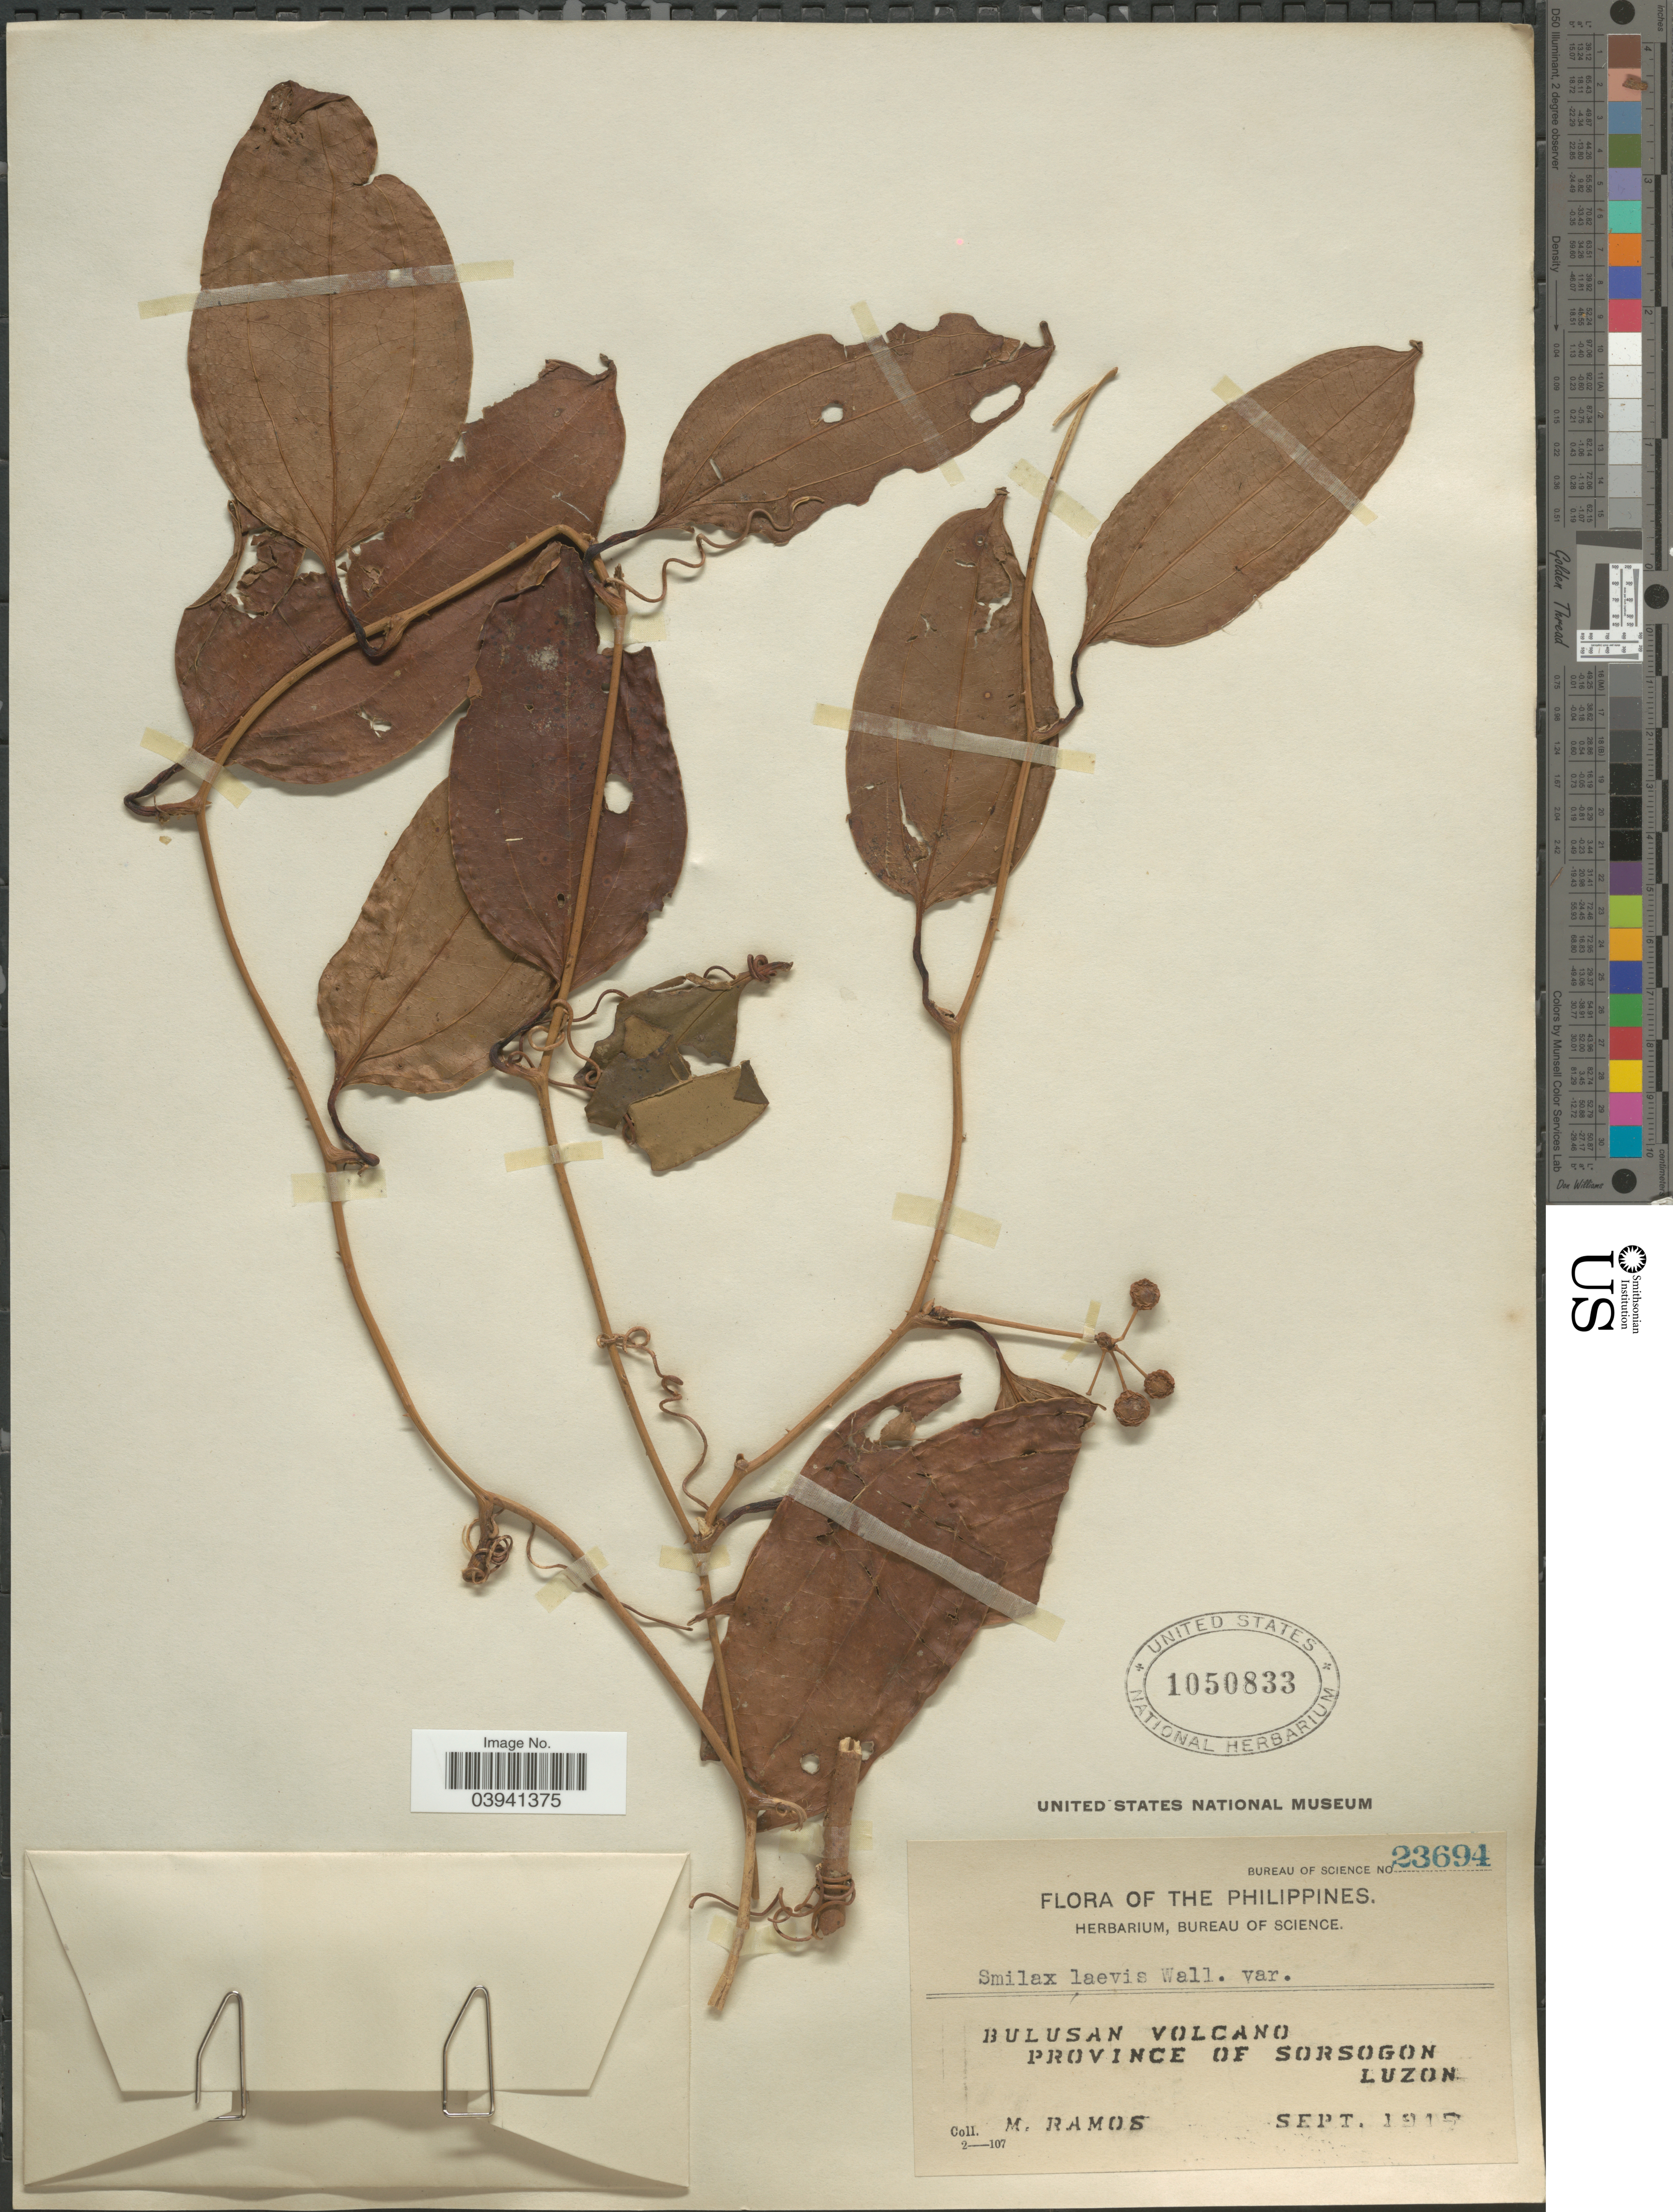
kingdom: Plantae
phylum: Tracheophyta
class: Liliopsida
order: Liliales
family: Smilacaceae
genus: Smilax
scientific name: Smilax luzonensis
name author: C. Presl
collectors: M. Ramos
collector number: Bureau of Science 23694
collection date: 1919-09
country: Philippines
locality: Bulusan Volcano, Province of Sorsogon, Luzon.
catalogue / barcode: US 1050833